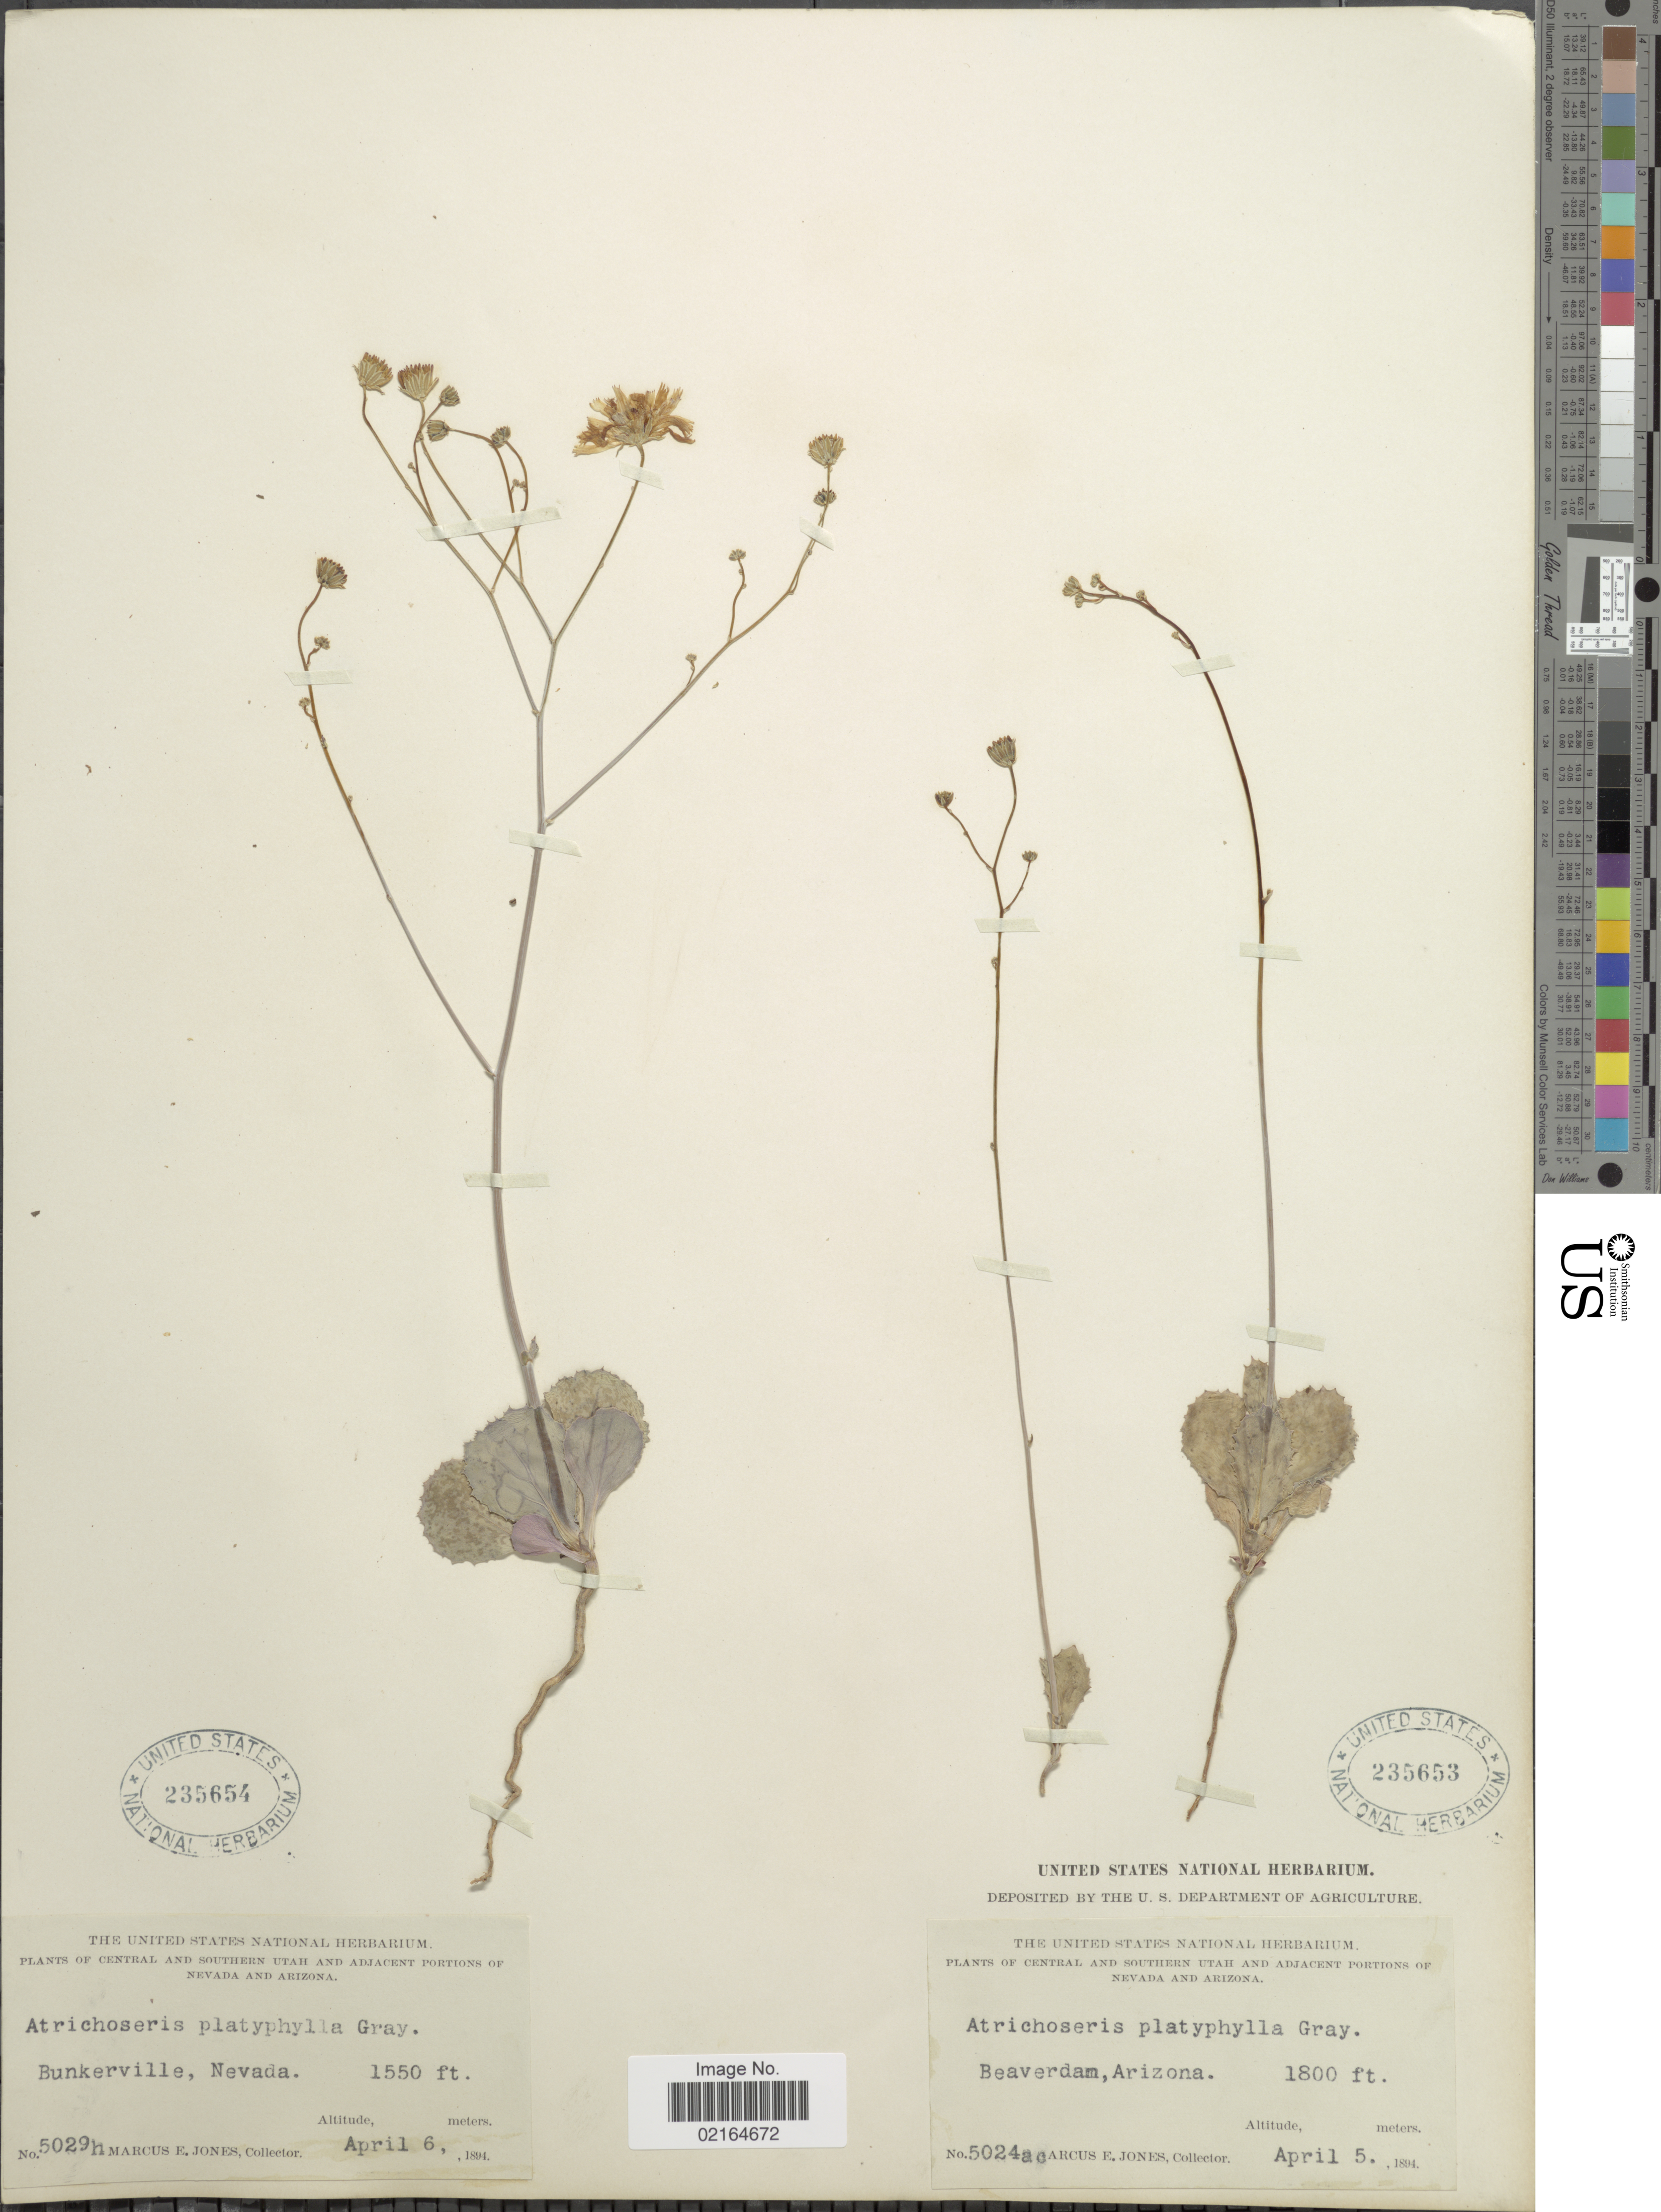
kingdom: Plantae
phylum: Tracheophyta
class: Magnoliopsida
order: Asterales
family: Asteraceae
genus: Atrichoseris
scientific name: Atrichoseris platyphylla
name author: A. Gray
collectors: M. E. Jones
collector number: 5024ac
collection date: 1894-04-05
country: United States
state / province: Arizona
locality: Beaverdam.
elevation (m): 549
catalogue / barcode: US 235653